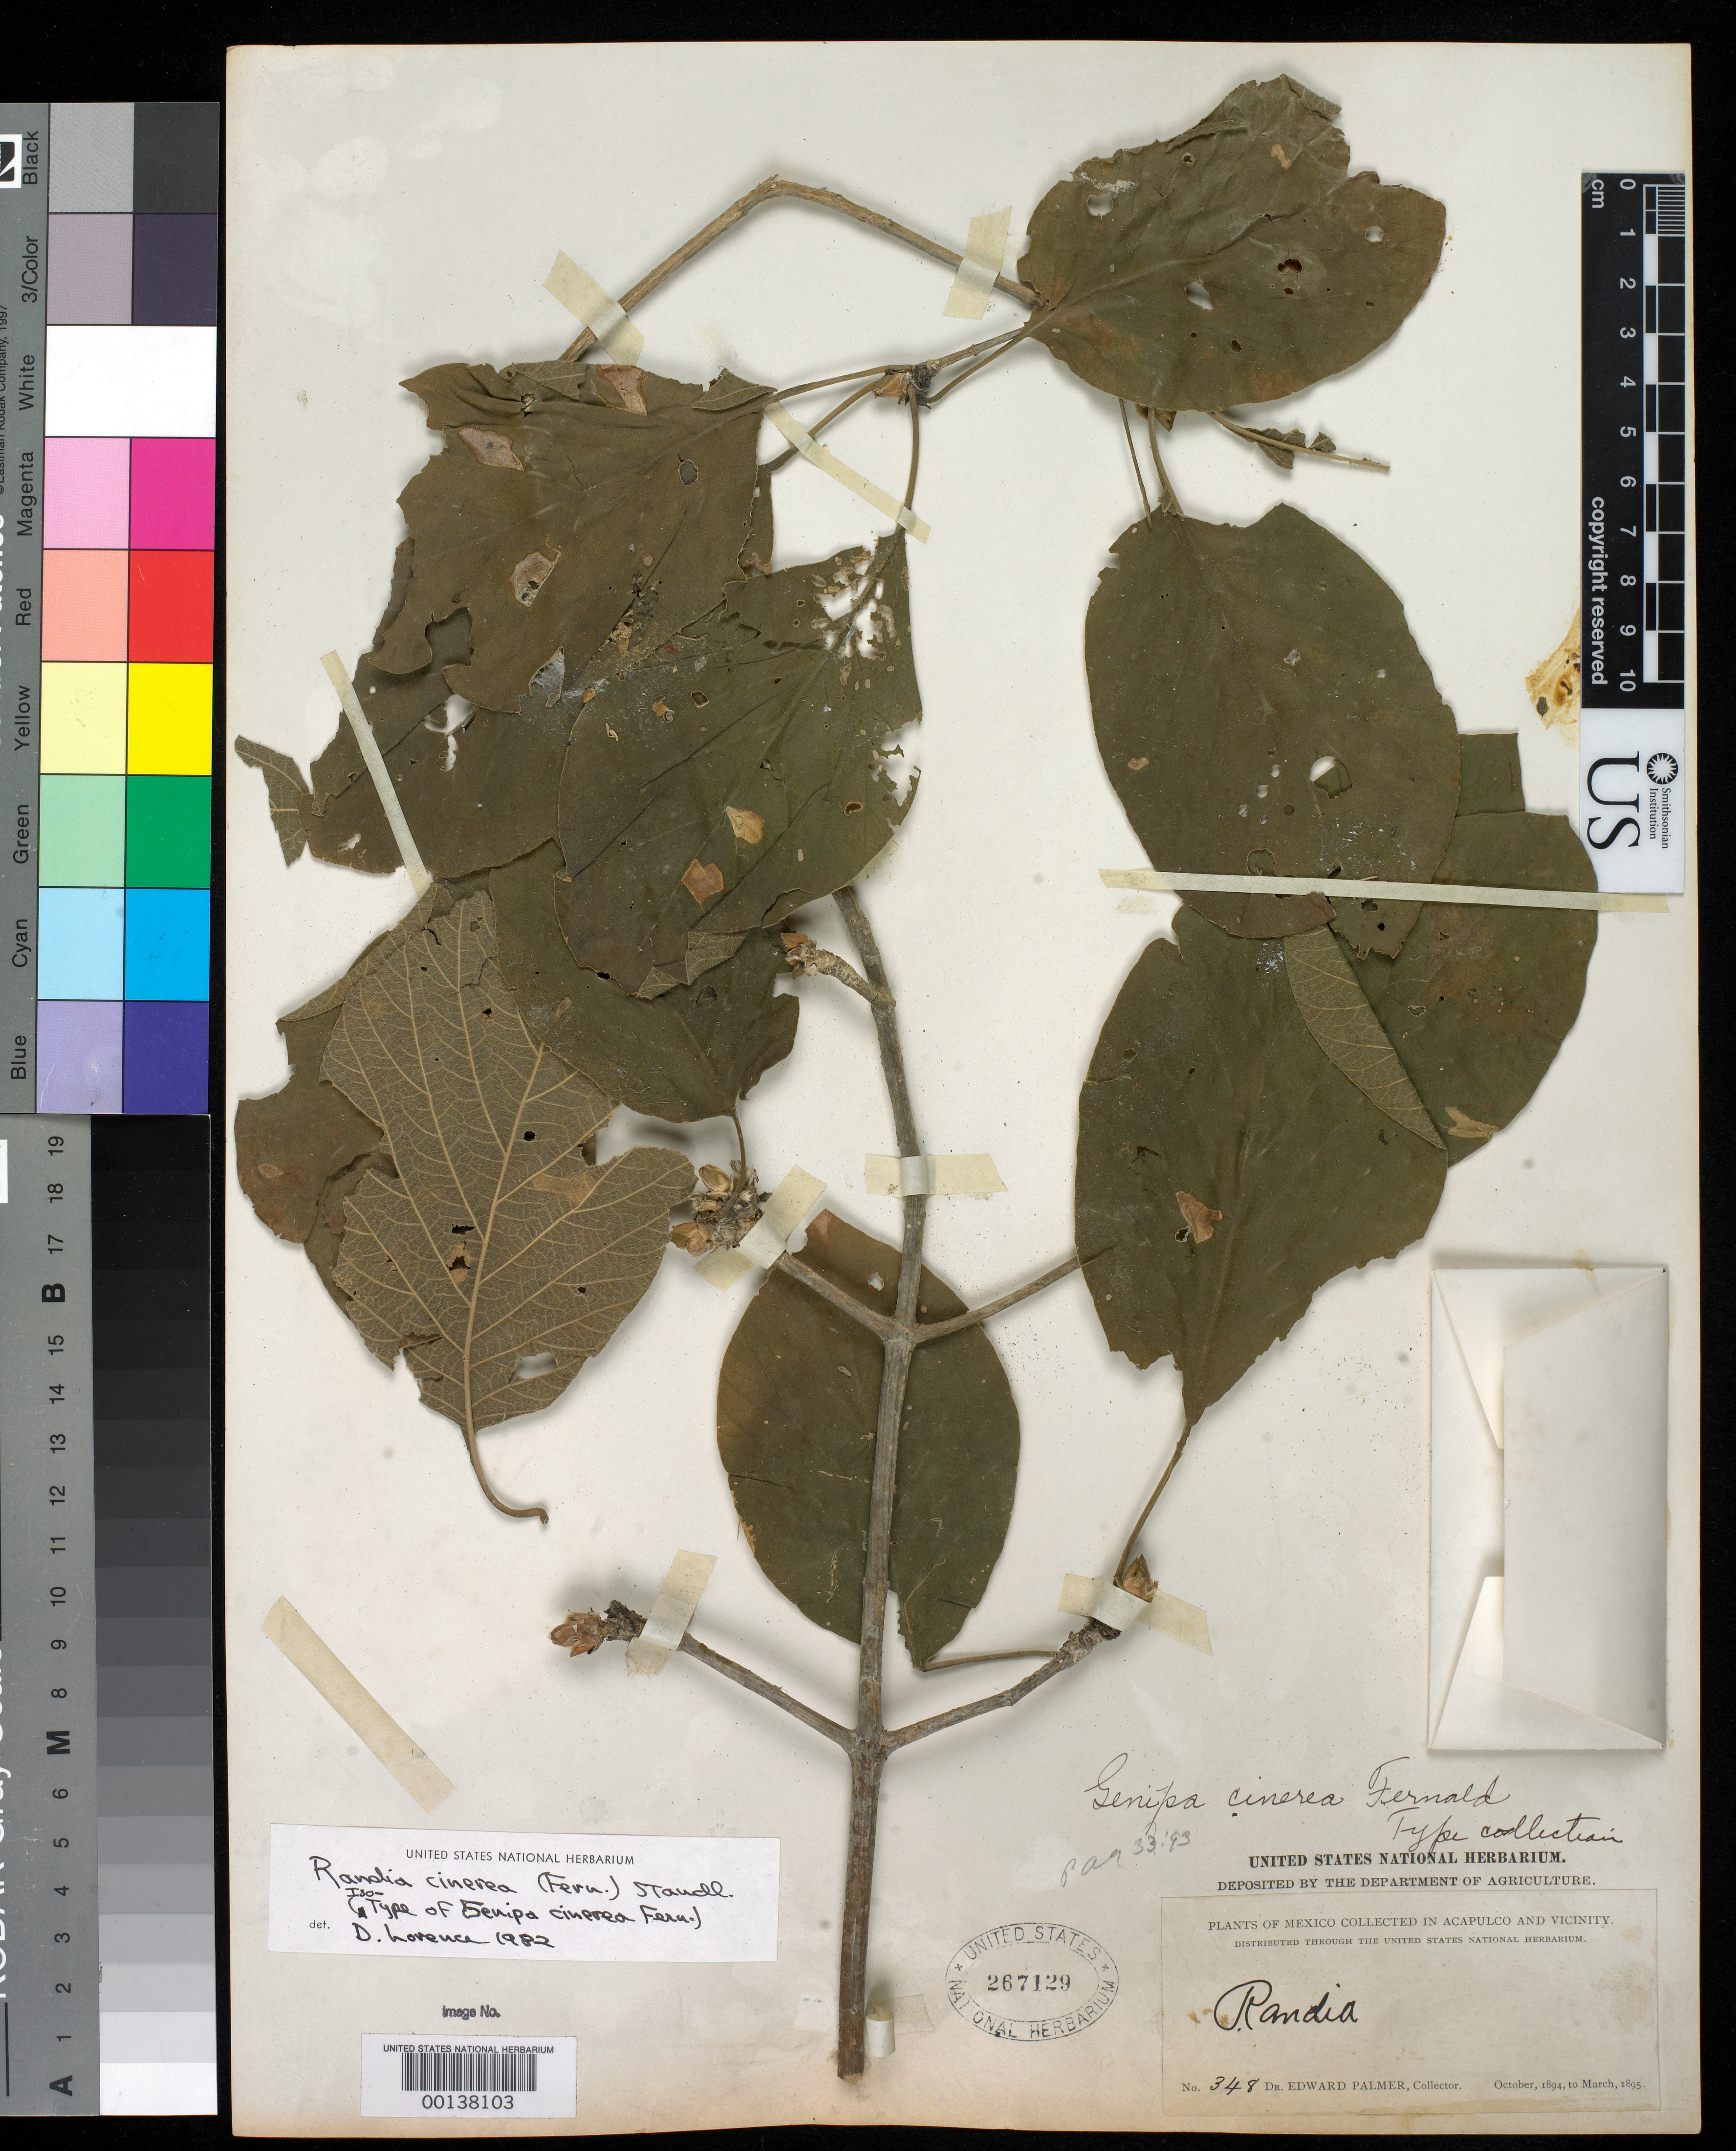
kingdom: Plantae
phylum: Tracheophyta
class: Magnoliopsida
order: Gentianales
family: Rubiaceae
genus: Genipa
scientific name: Genipa cinerea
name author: Fernald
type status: Isotype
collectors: E. Palmer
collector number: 348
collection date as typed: Jan 1895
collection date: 1895-01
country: Mexico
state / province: Guerrero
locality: Near Acapulco.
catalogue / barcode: US 267129